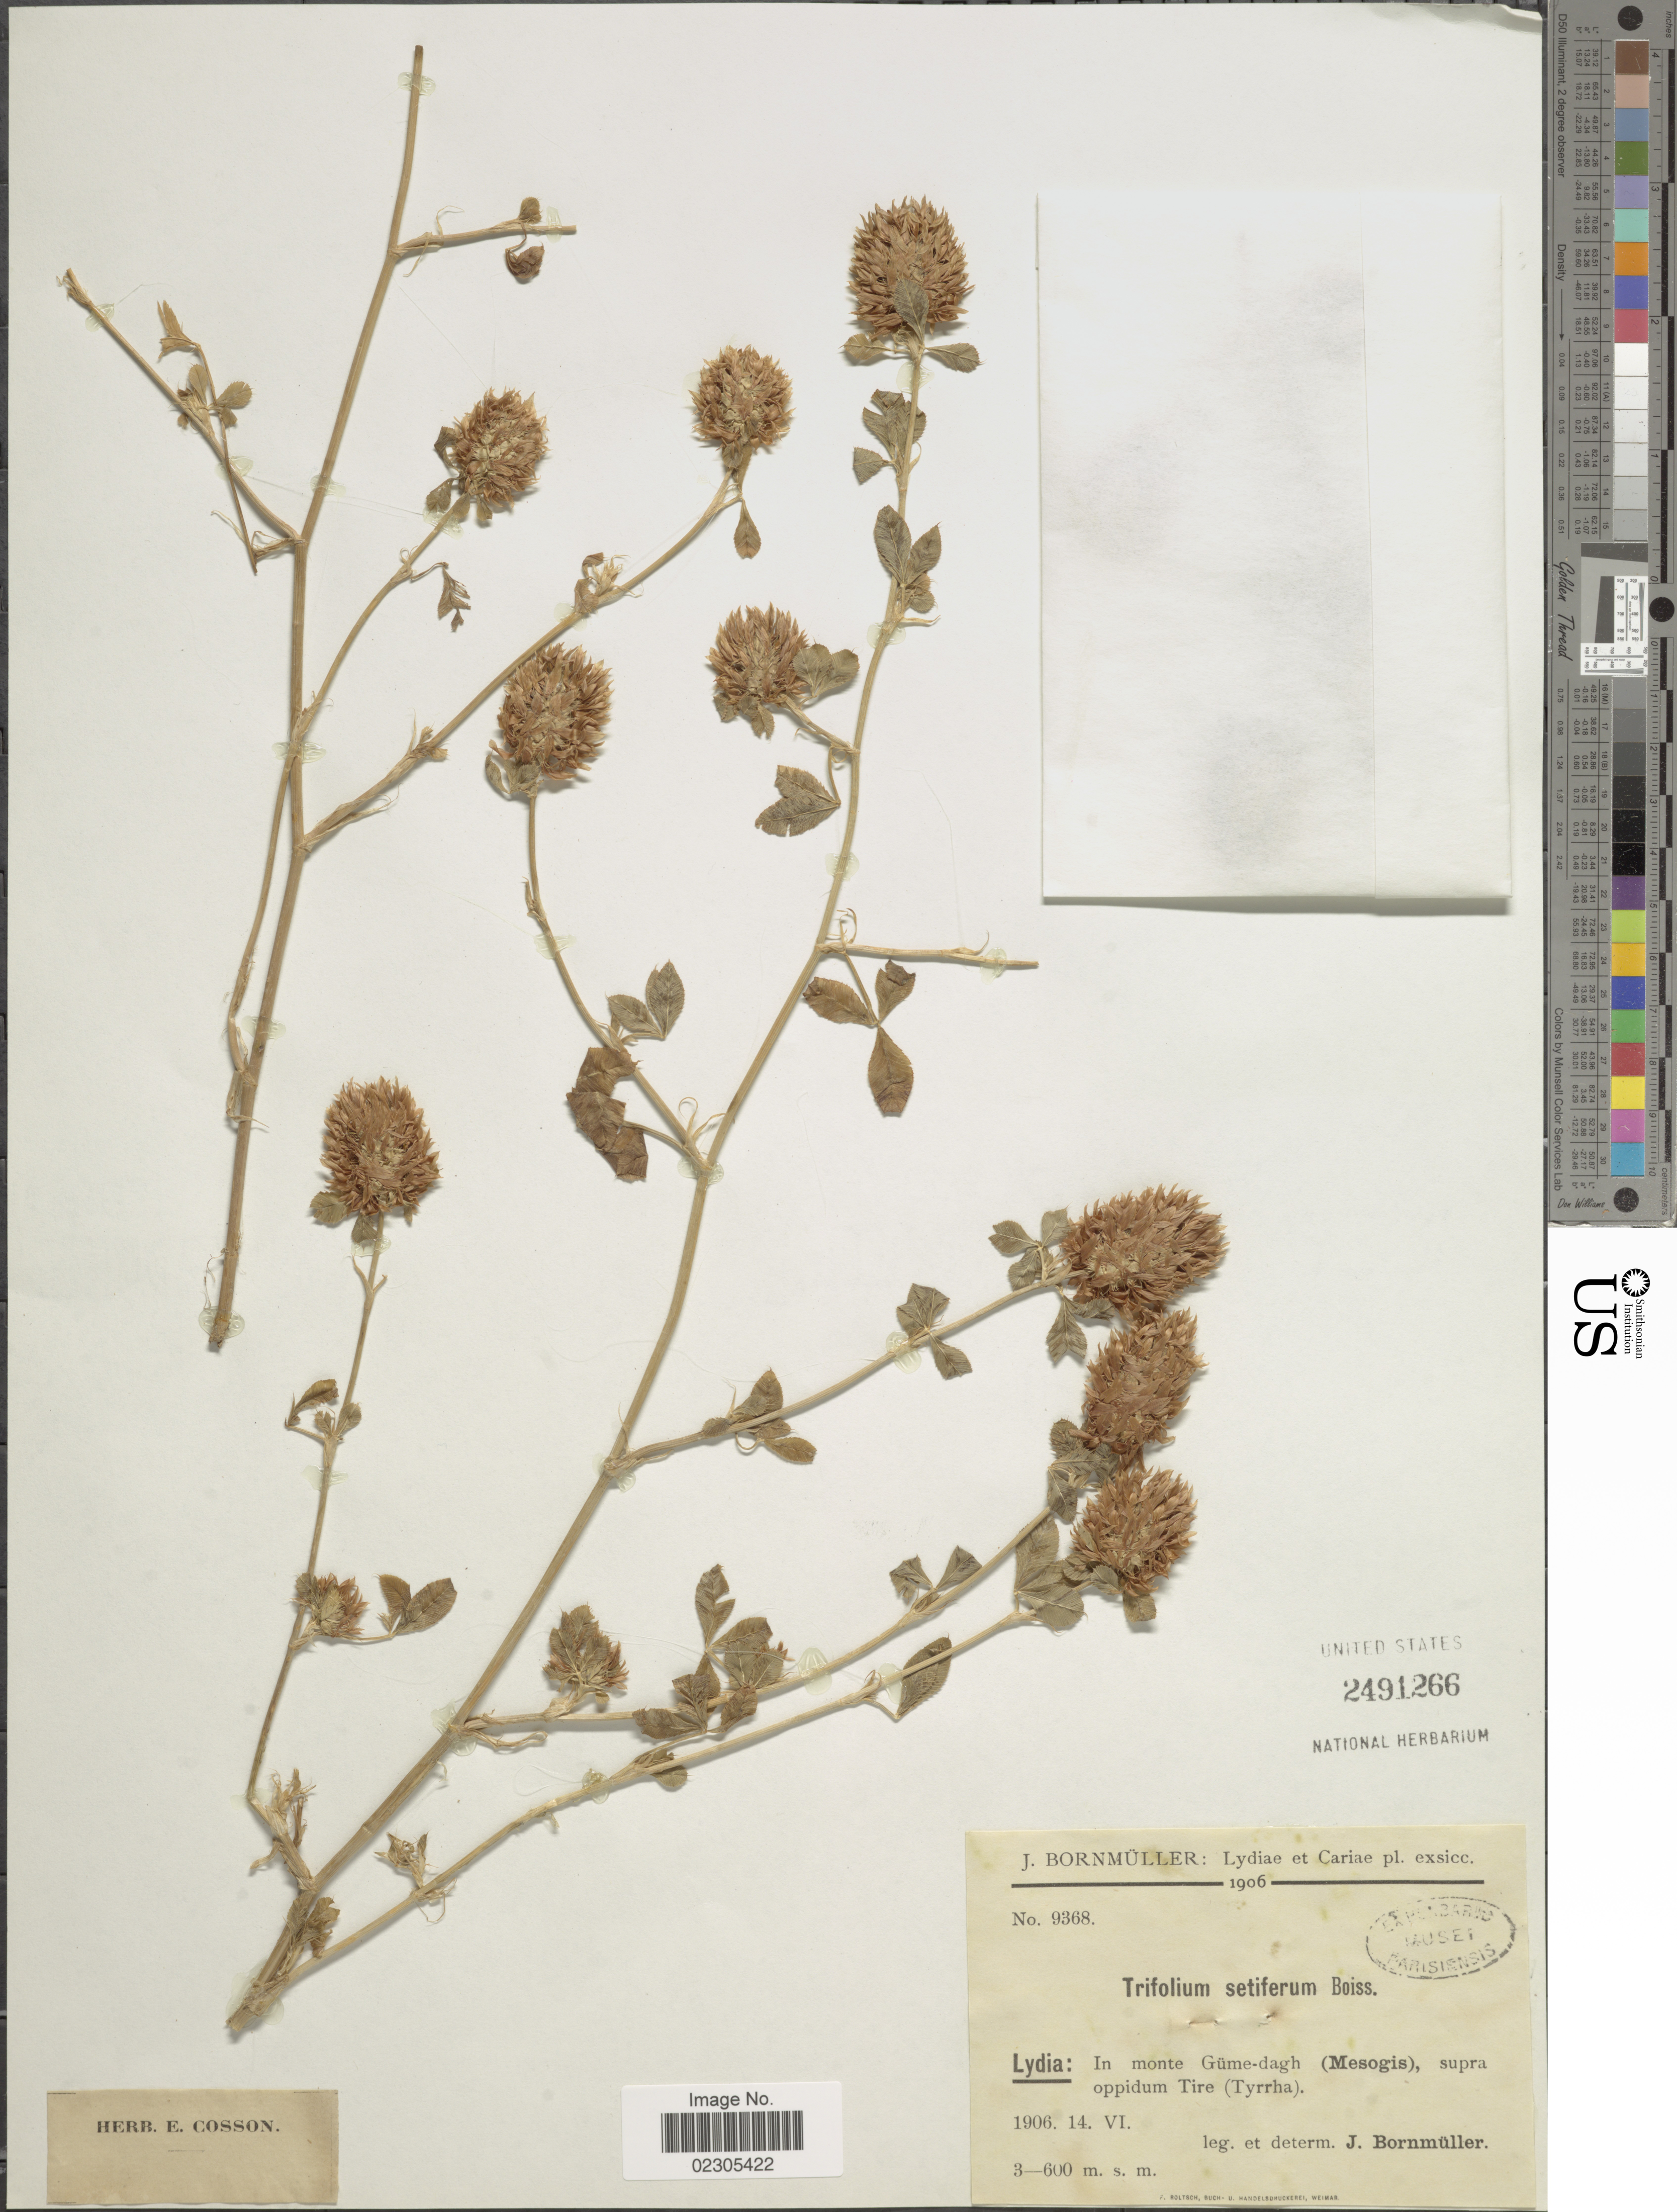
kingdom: Plantae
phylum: Tracheophyta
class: Magnoliopsida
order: Fabales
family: Fabaceae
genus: Trifolium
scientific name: Trifolium setiferum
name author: Boiss.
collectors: J. Bornmüller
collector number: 9368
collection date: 1906-06-14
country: Turkey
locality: Lydia: In monte Gume-dagh (Mesogis), supra oppidum Tire (Tyrrha)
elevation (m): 300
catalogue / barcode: US 2491266